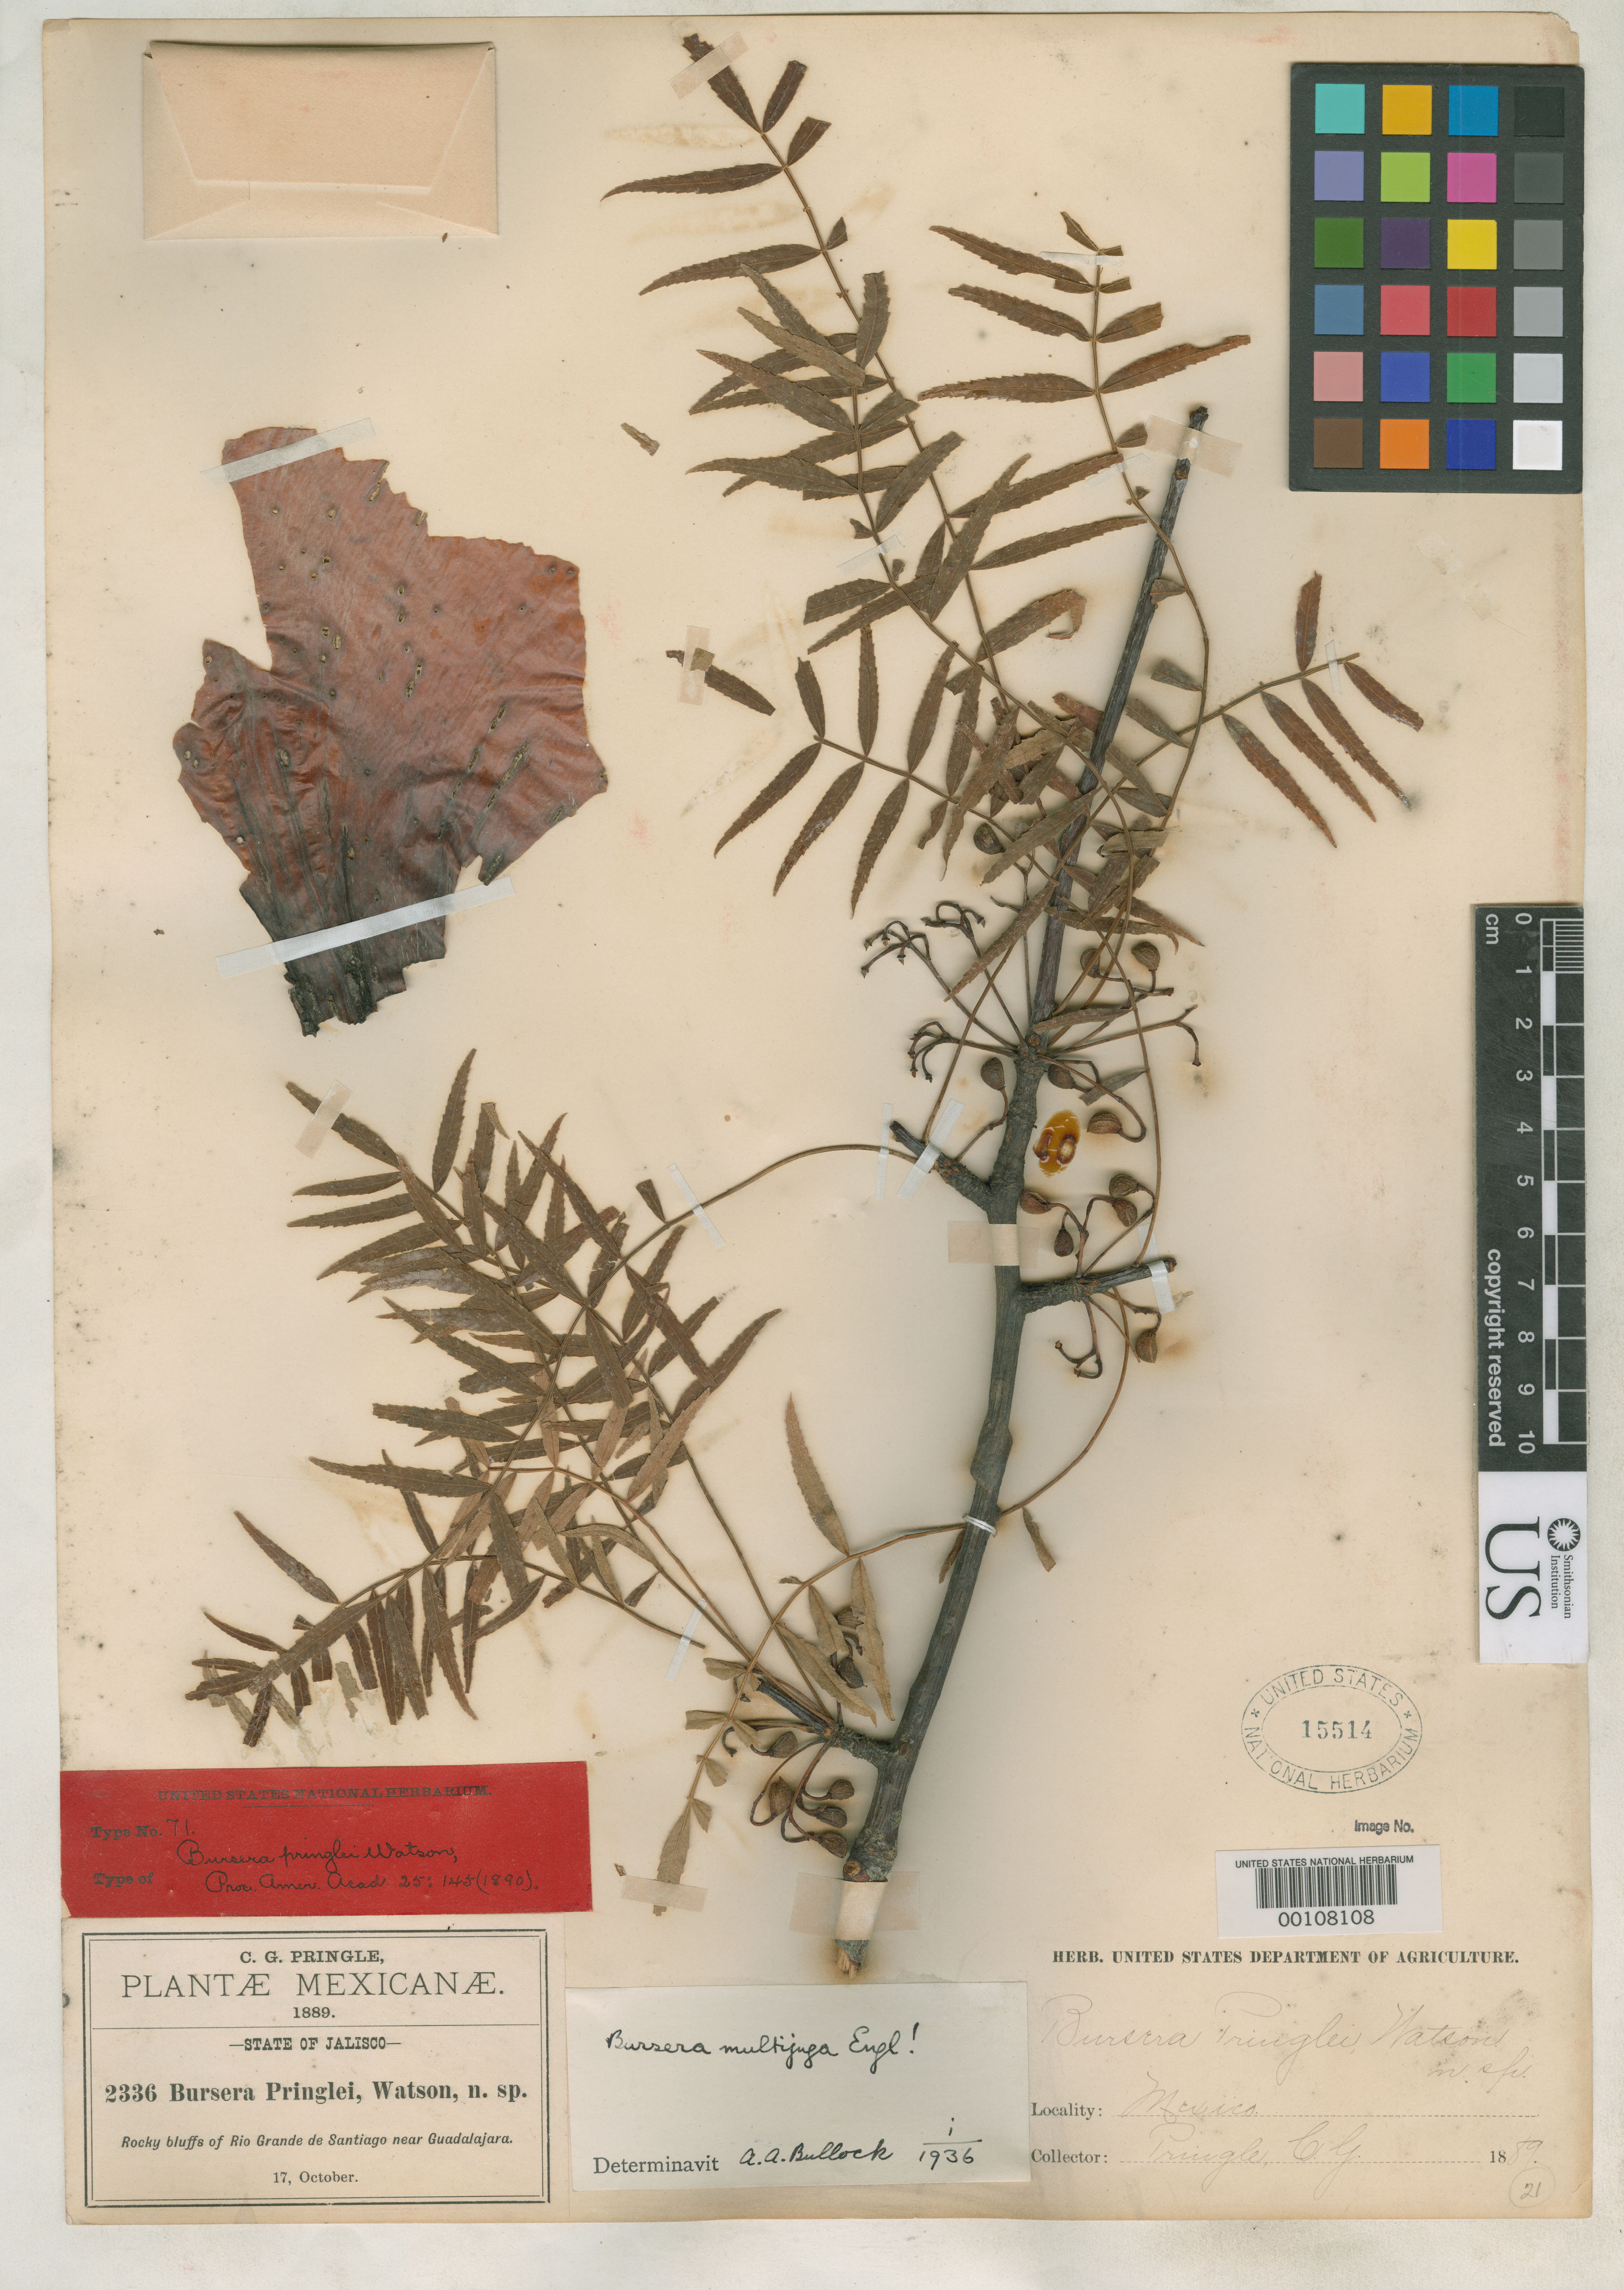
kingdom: Plantae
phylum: Tracheophyta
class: Magnoliopsida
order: Sapindales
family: Burseraceae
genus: Bursera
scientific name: Bursera pringlei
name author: S. Watson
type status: Isotype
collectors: C. G. Pringle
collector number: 2336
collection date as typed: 17 Oct 1889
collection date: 1889-10-17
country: Mexico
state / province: Jalisco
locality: Rio Grande de Santiago, near Guadalajara.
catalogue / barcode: US 15514